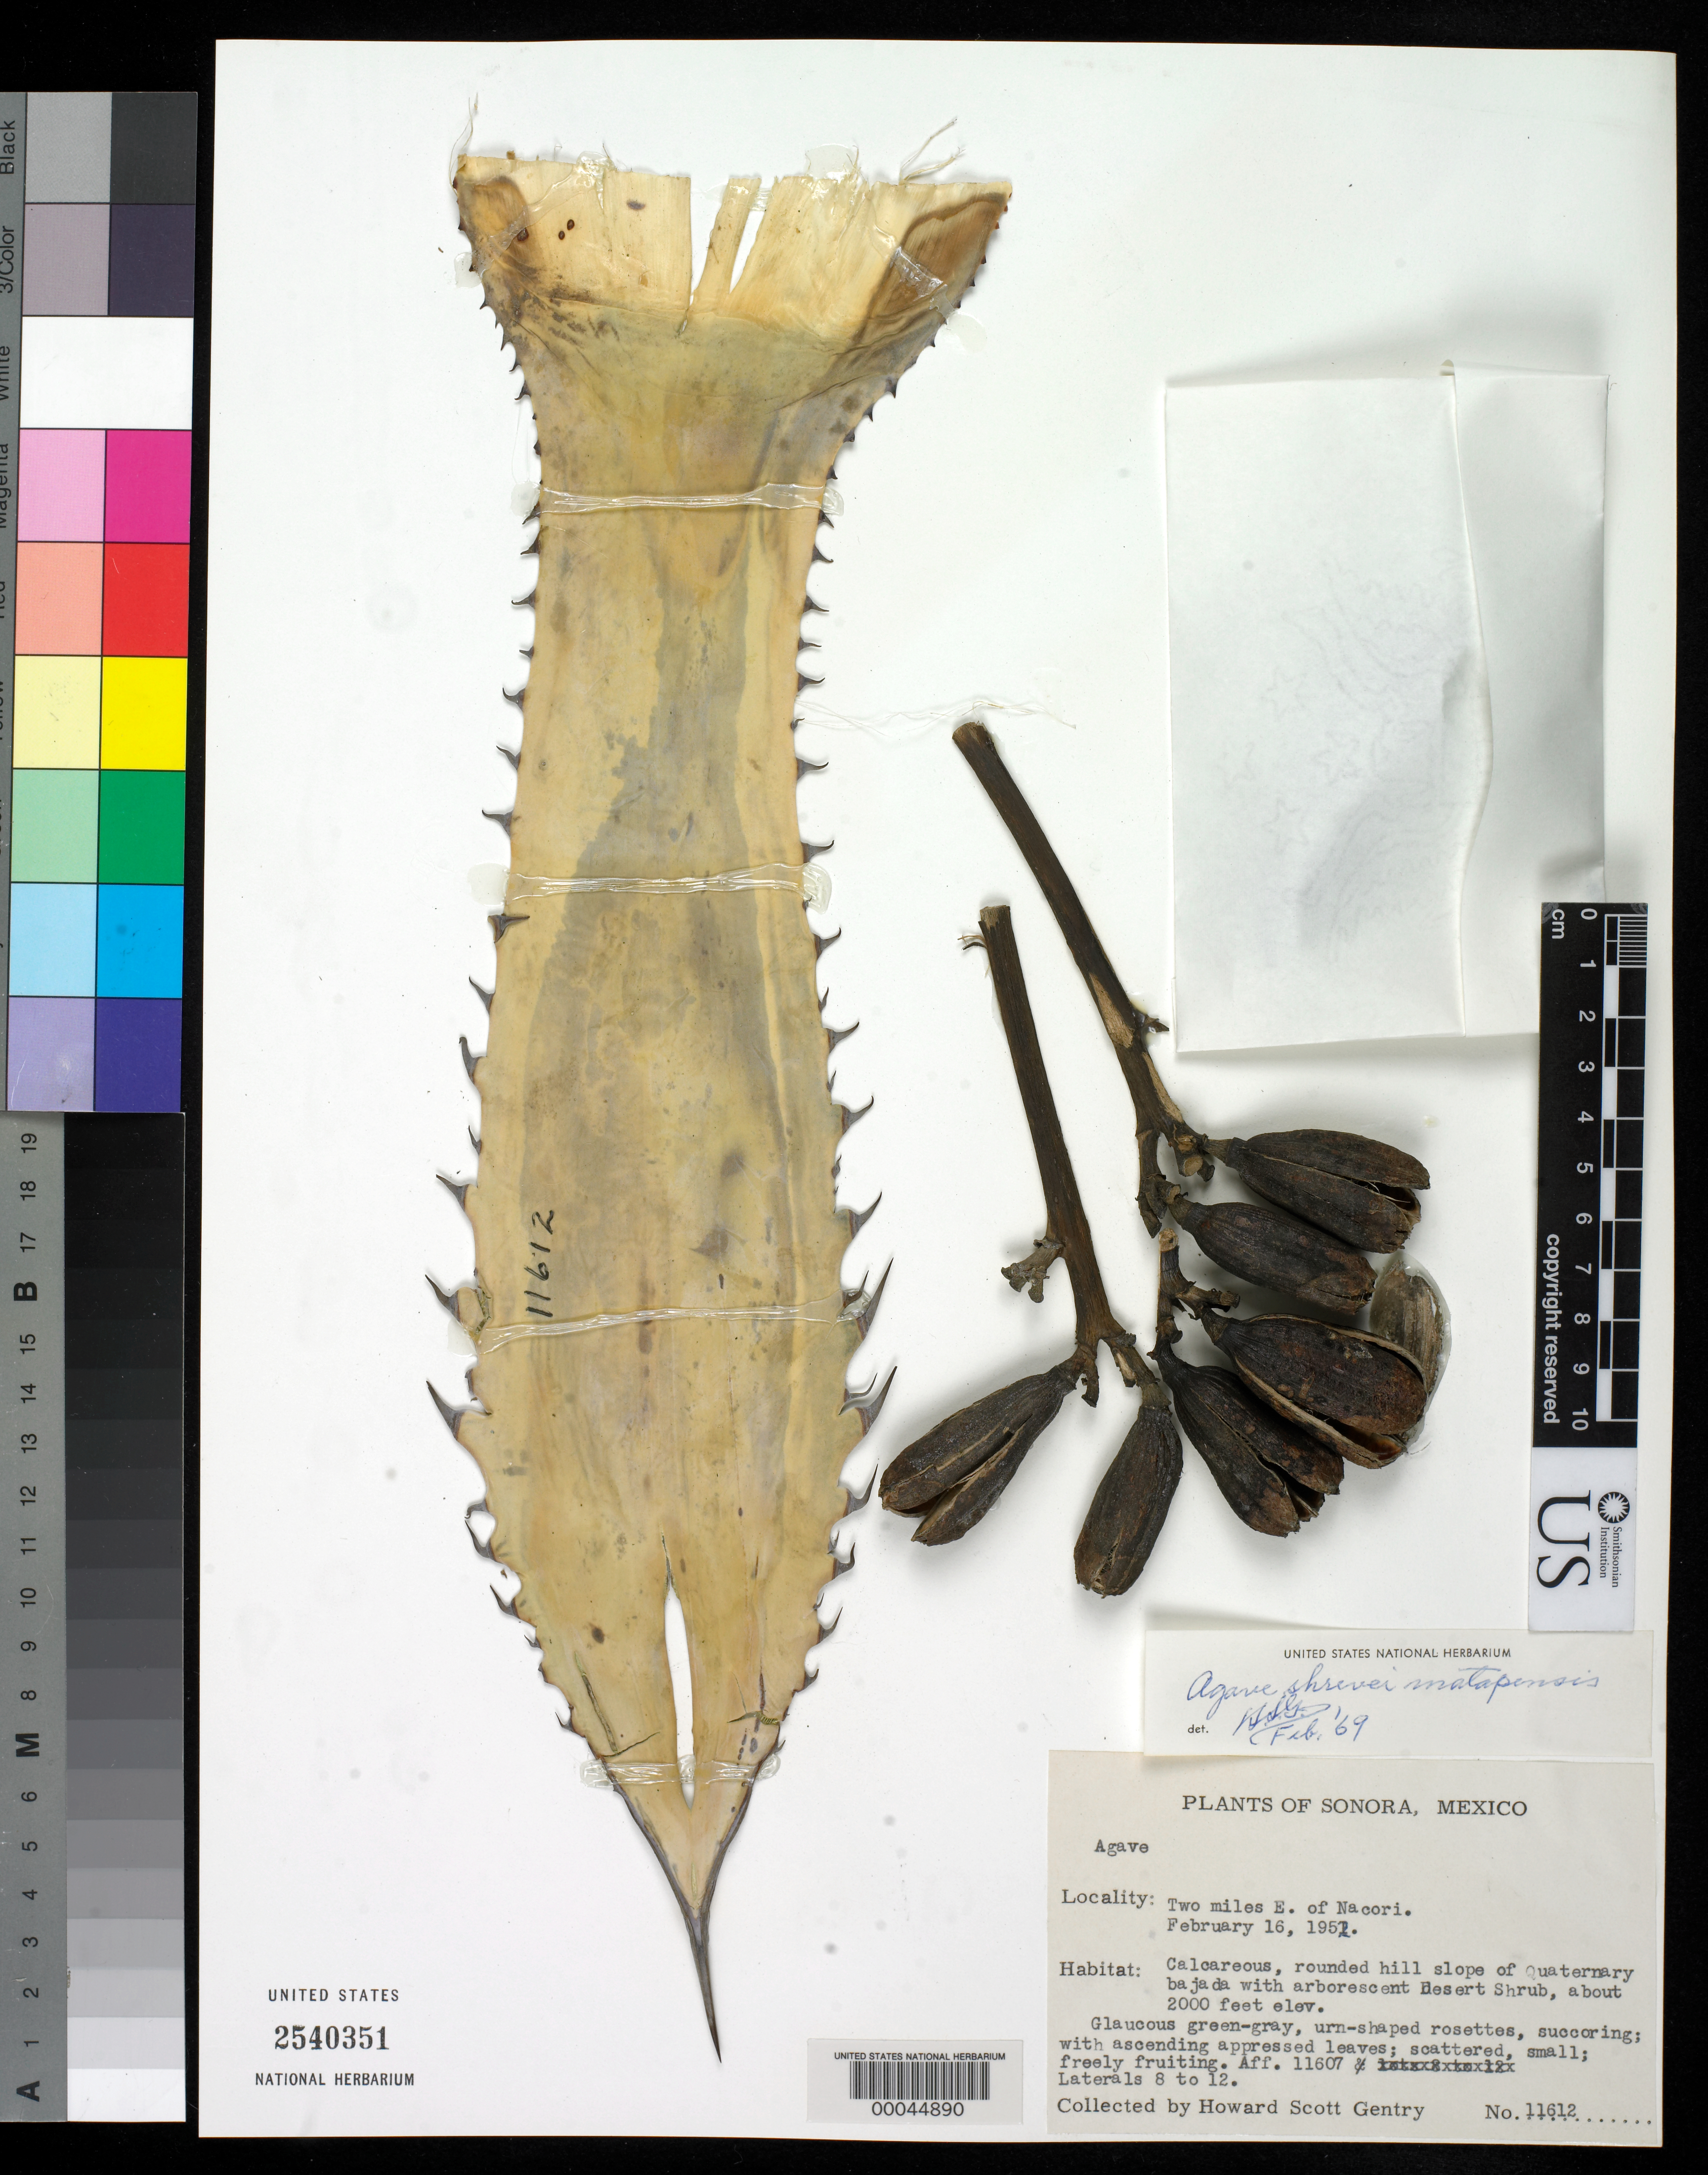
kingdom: Plantae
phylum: Tracheophyta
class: Liliopsida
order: Asparagales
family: Asparagaceae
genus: Agave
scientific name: Agave shrevei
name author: Gentry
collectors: H. S. Gentry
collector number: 11612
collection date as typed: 16 Feb 1952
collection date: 1952-02-16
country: Mexico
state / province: Sonora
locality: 2 mi E of Nacori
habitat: Calcareous, slope of quat. bajada w/arborescent desert shrub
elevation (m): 610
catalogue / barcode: US 2540351